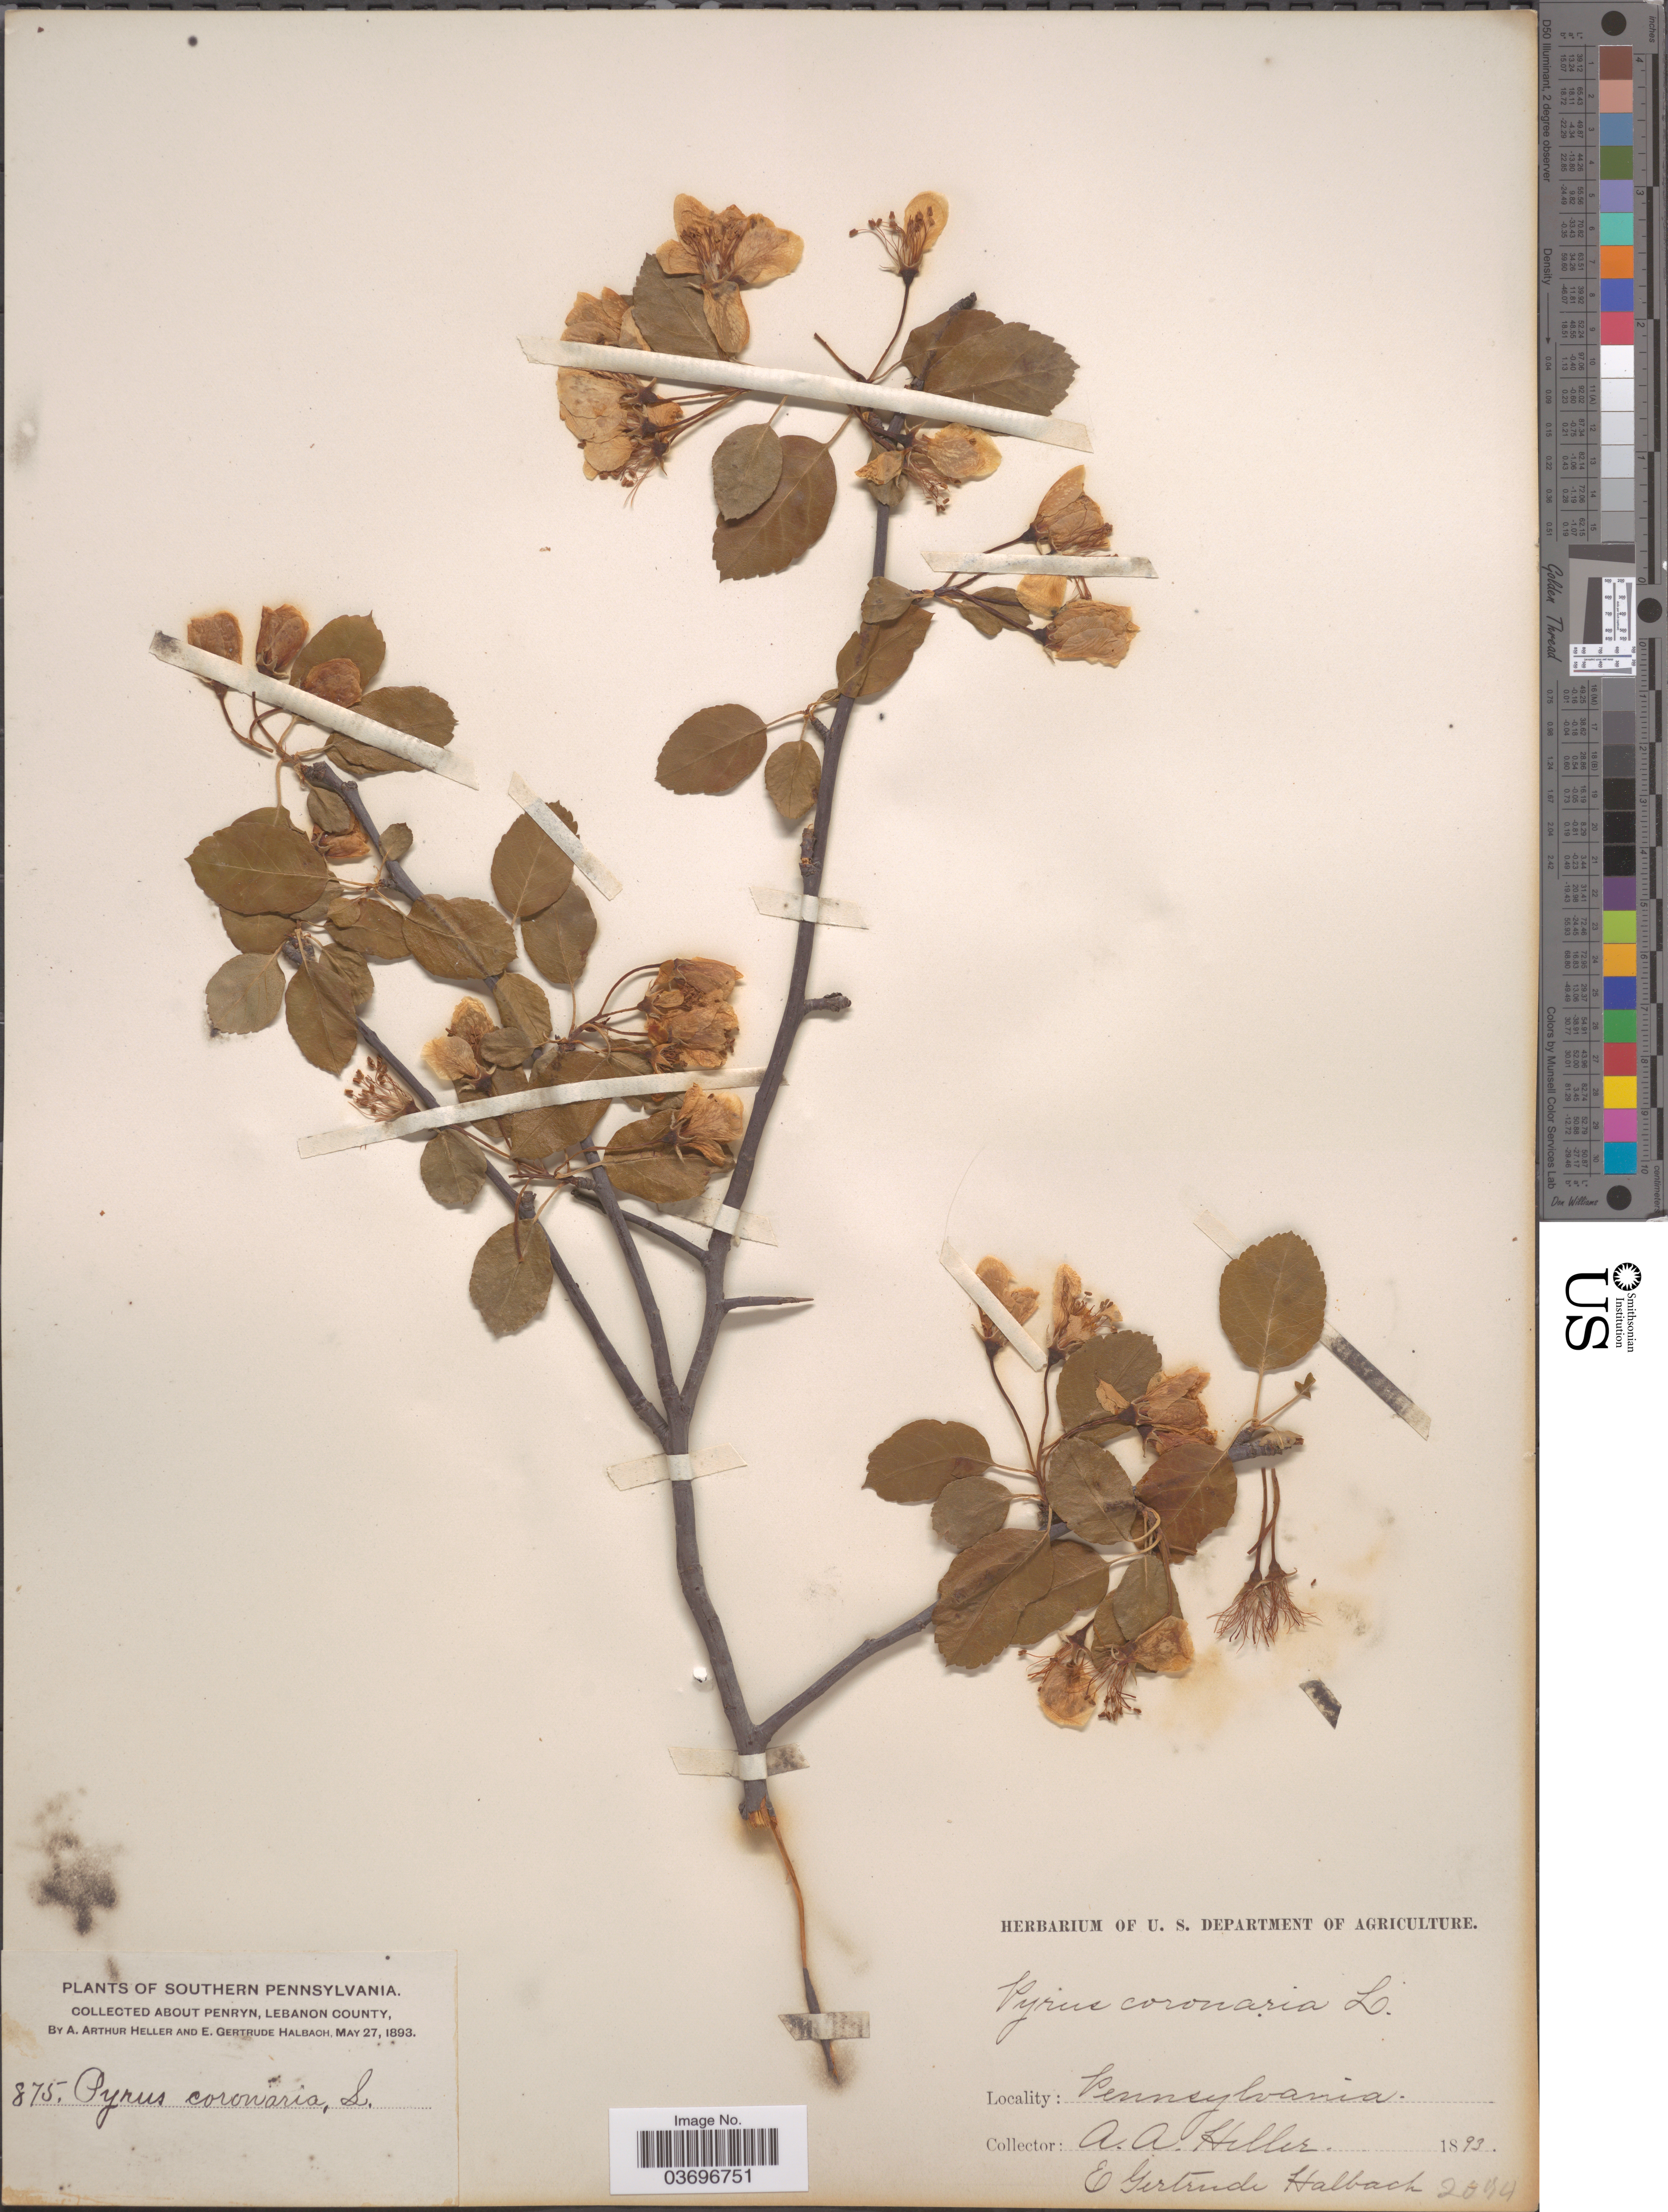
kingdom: Plantae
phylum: Tracheophyta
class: Magnoliopsida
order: Rosales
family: Rosaceae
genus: Malus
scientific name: Malus coronaria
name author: (L.) Mill.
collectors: A. A. Heller & E. G. Halbach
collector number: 875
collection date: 1893-05-27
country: United States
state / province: Pennsylvania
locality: Southern Pennsylvania. About Penryn, Lebanon County.